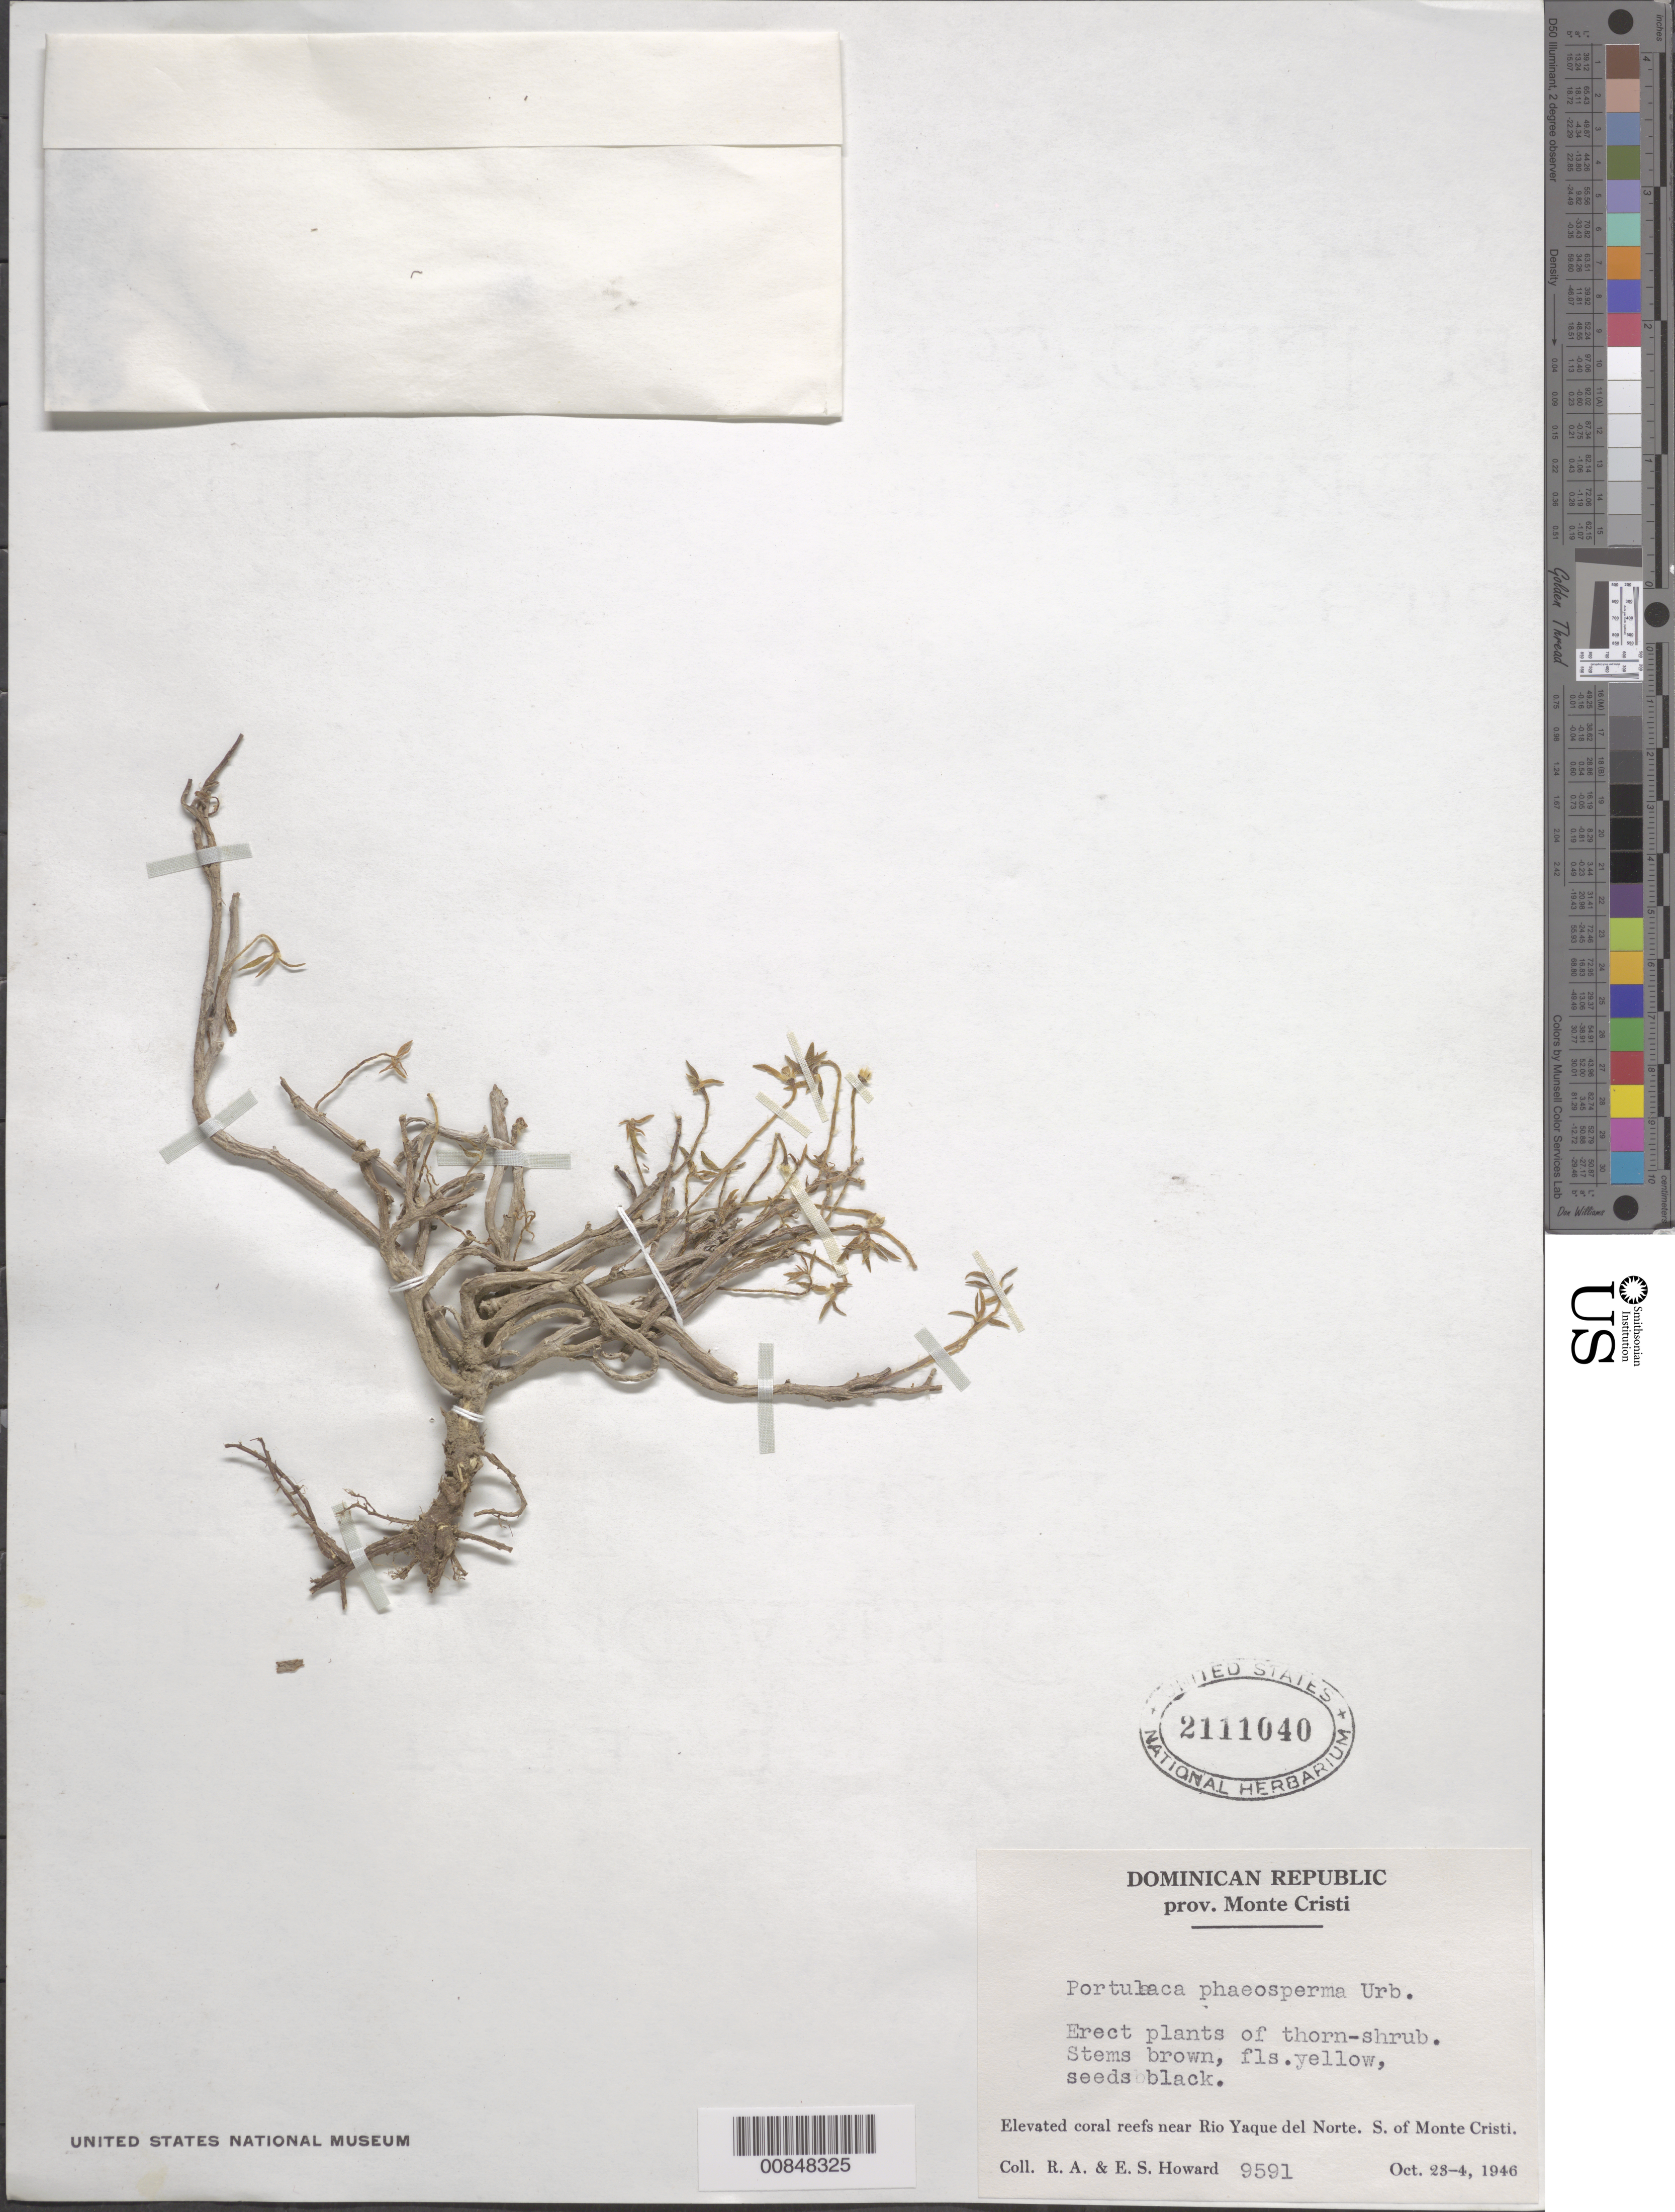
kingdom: Plantae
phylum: Tracheophyta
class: Magnoliopsida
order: Caryophyllales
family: Portulacaceae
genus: Portulaca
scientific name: Portulaca rubricaulis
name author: Kunth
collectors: R. A. Howard & E. S. Howard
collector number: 9591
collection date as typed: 23 Oct 1946 to 24 Oct 1946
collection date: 1946-10-23/1946-10-24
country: Dominican Republic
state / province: Monte Cristi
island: Hispaniola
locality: Near Río Yaque del Norte. S. of Monte Cristi.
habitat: Elevated coral reefs near river. Plant of thorn-shrub.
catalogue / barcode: US 2111040